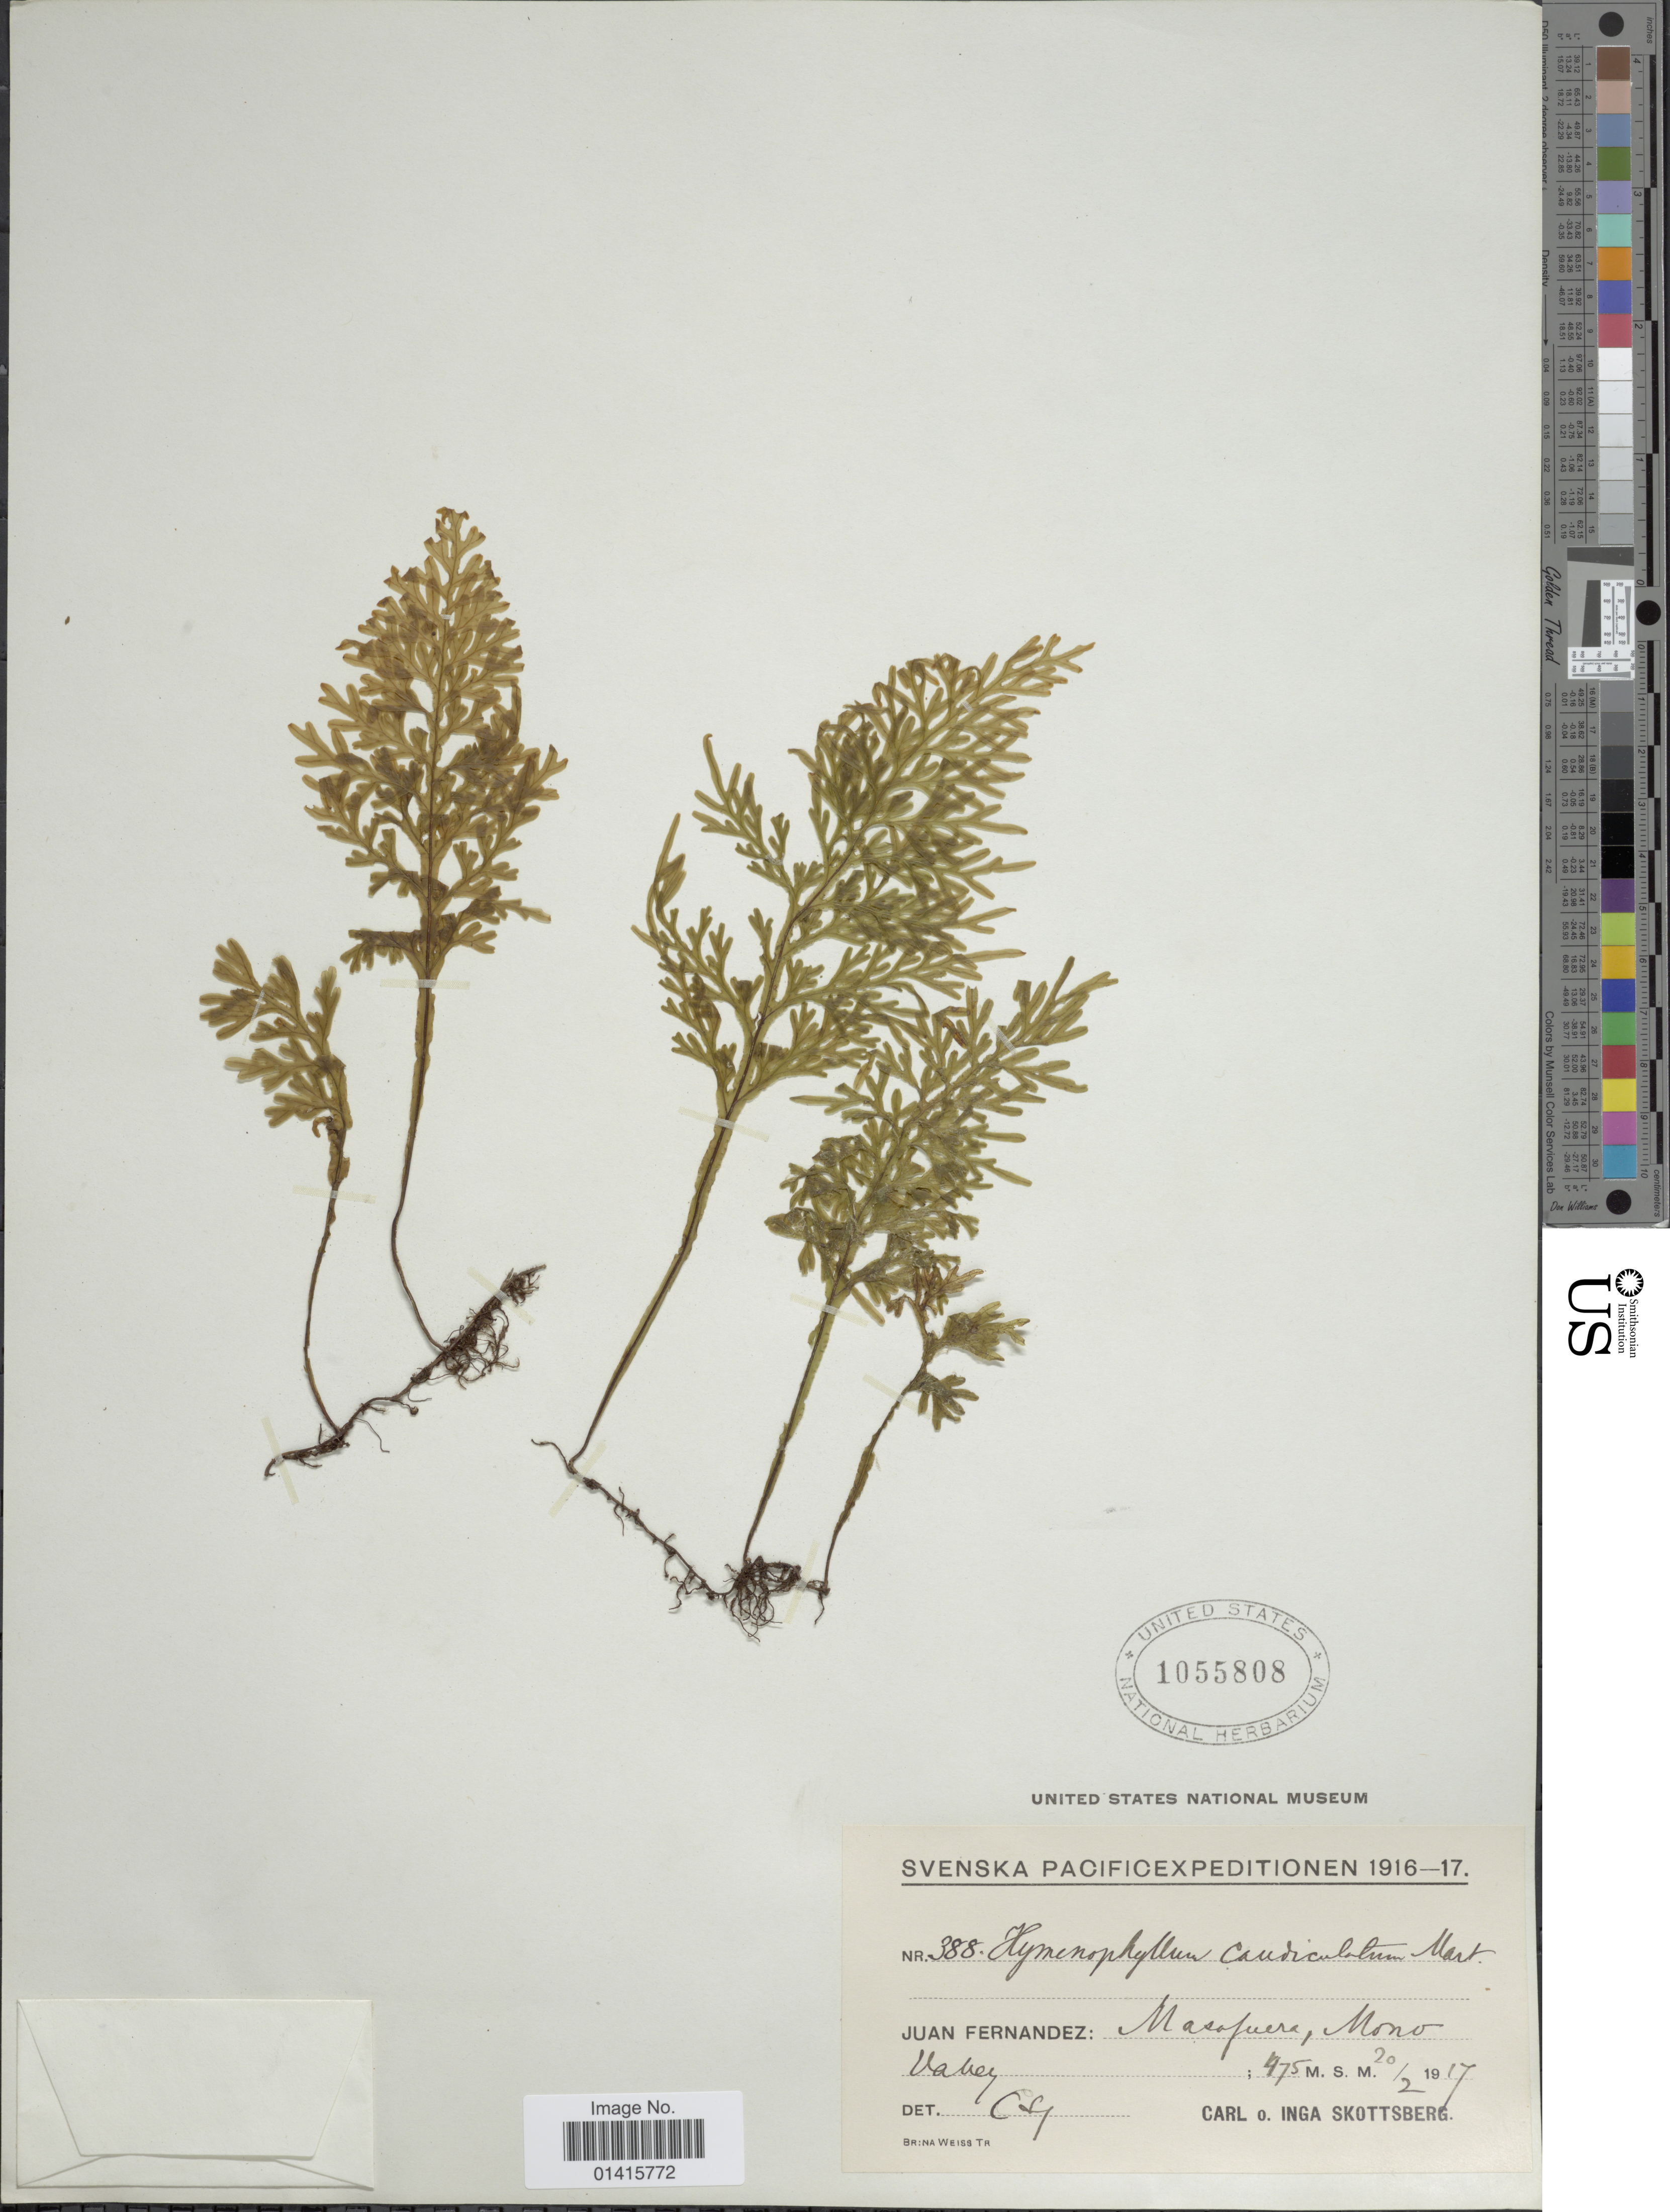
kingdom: Plantae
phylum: Tracheophyta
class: Polypodiopsida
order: Hymenophyllales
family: Hymenophyllaceae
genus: Hymenophyllum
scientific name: Hymenophyllum caudiculatum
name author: Mart.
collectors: C. Skottsberg & I. Skottsberg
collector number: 388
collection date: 1917-02-20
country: Chile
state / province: Valparaíso (V)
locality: Juan Fernandez: Masafuera, Mono valley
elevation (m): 475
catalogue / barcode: US 1055808